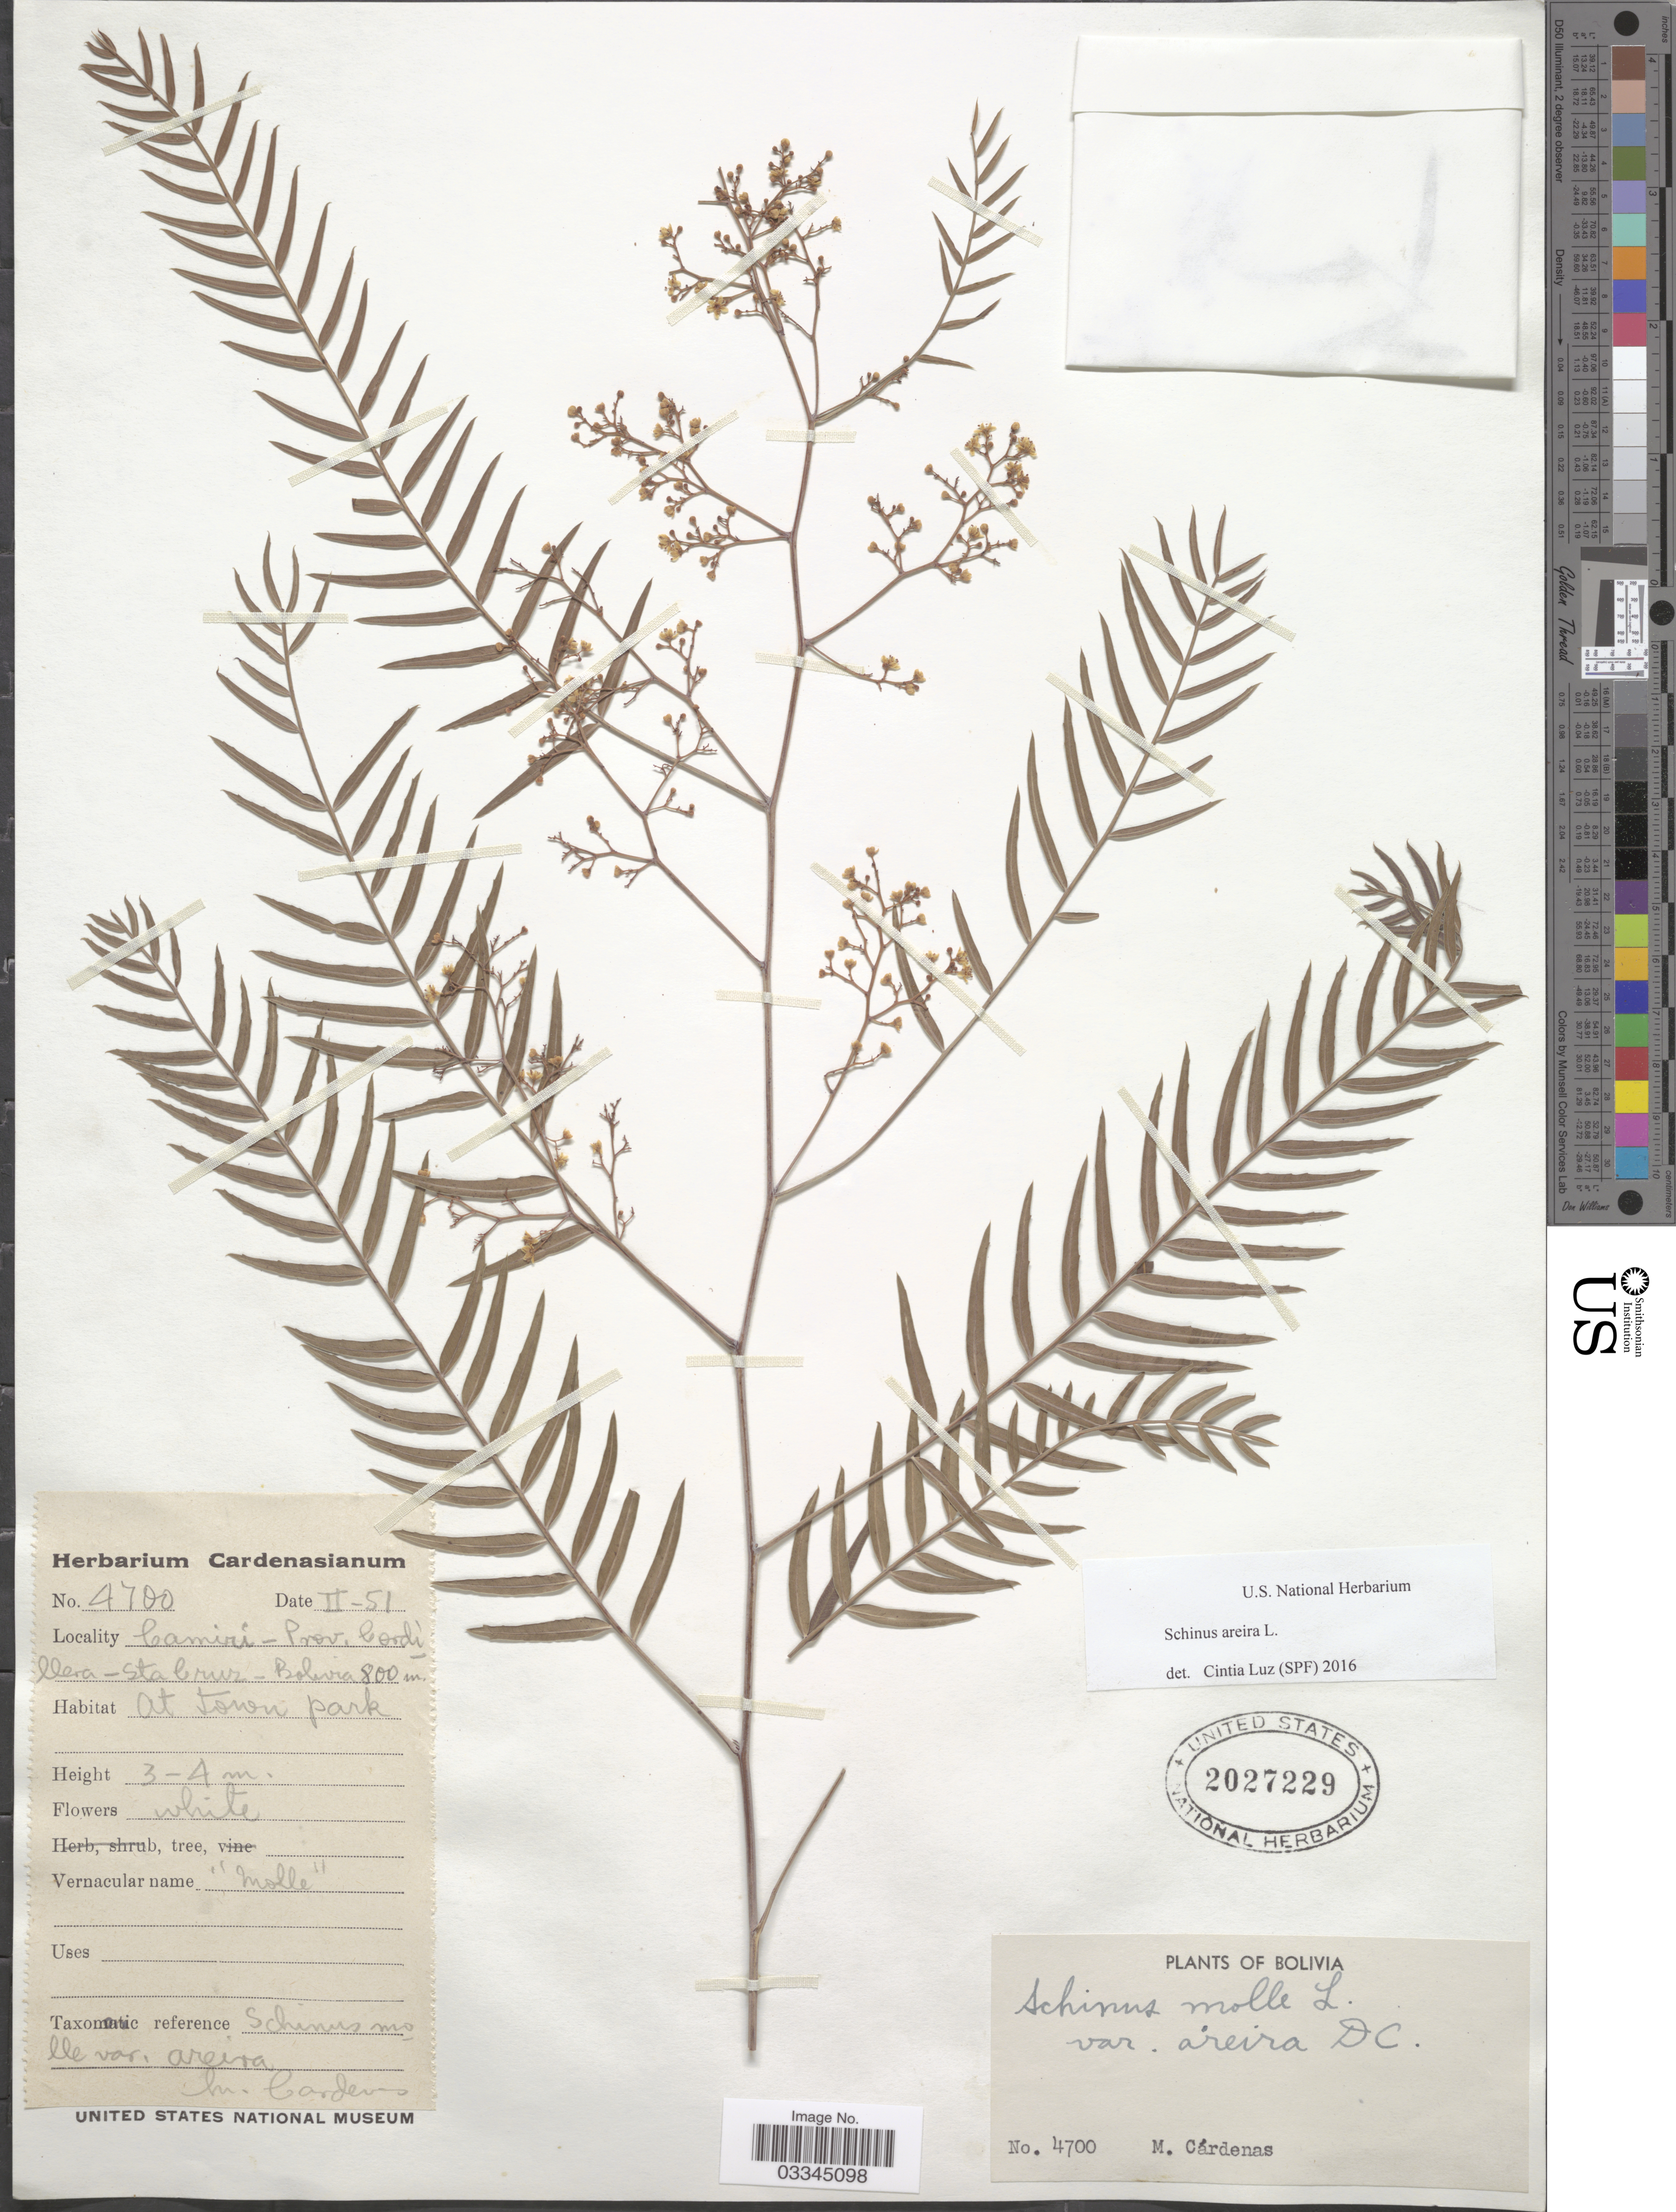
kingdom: Plantae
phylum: Tracheophyta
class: Magnoliopsida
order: Sapindales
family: Anacardiaceae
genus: Schinus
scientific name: Schinus areira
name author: L.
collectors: M. Cárdenas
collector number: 4700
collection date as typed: Transcribed d/m/y: /2/51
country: Bolivia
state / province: Santa Cruz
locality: Camiri - Prov. Cordillera, At Town Park.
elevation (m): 800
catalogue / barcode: US 2027229